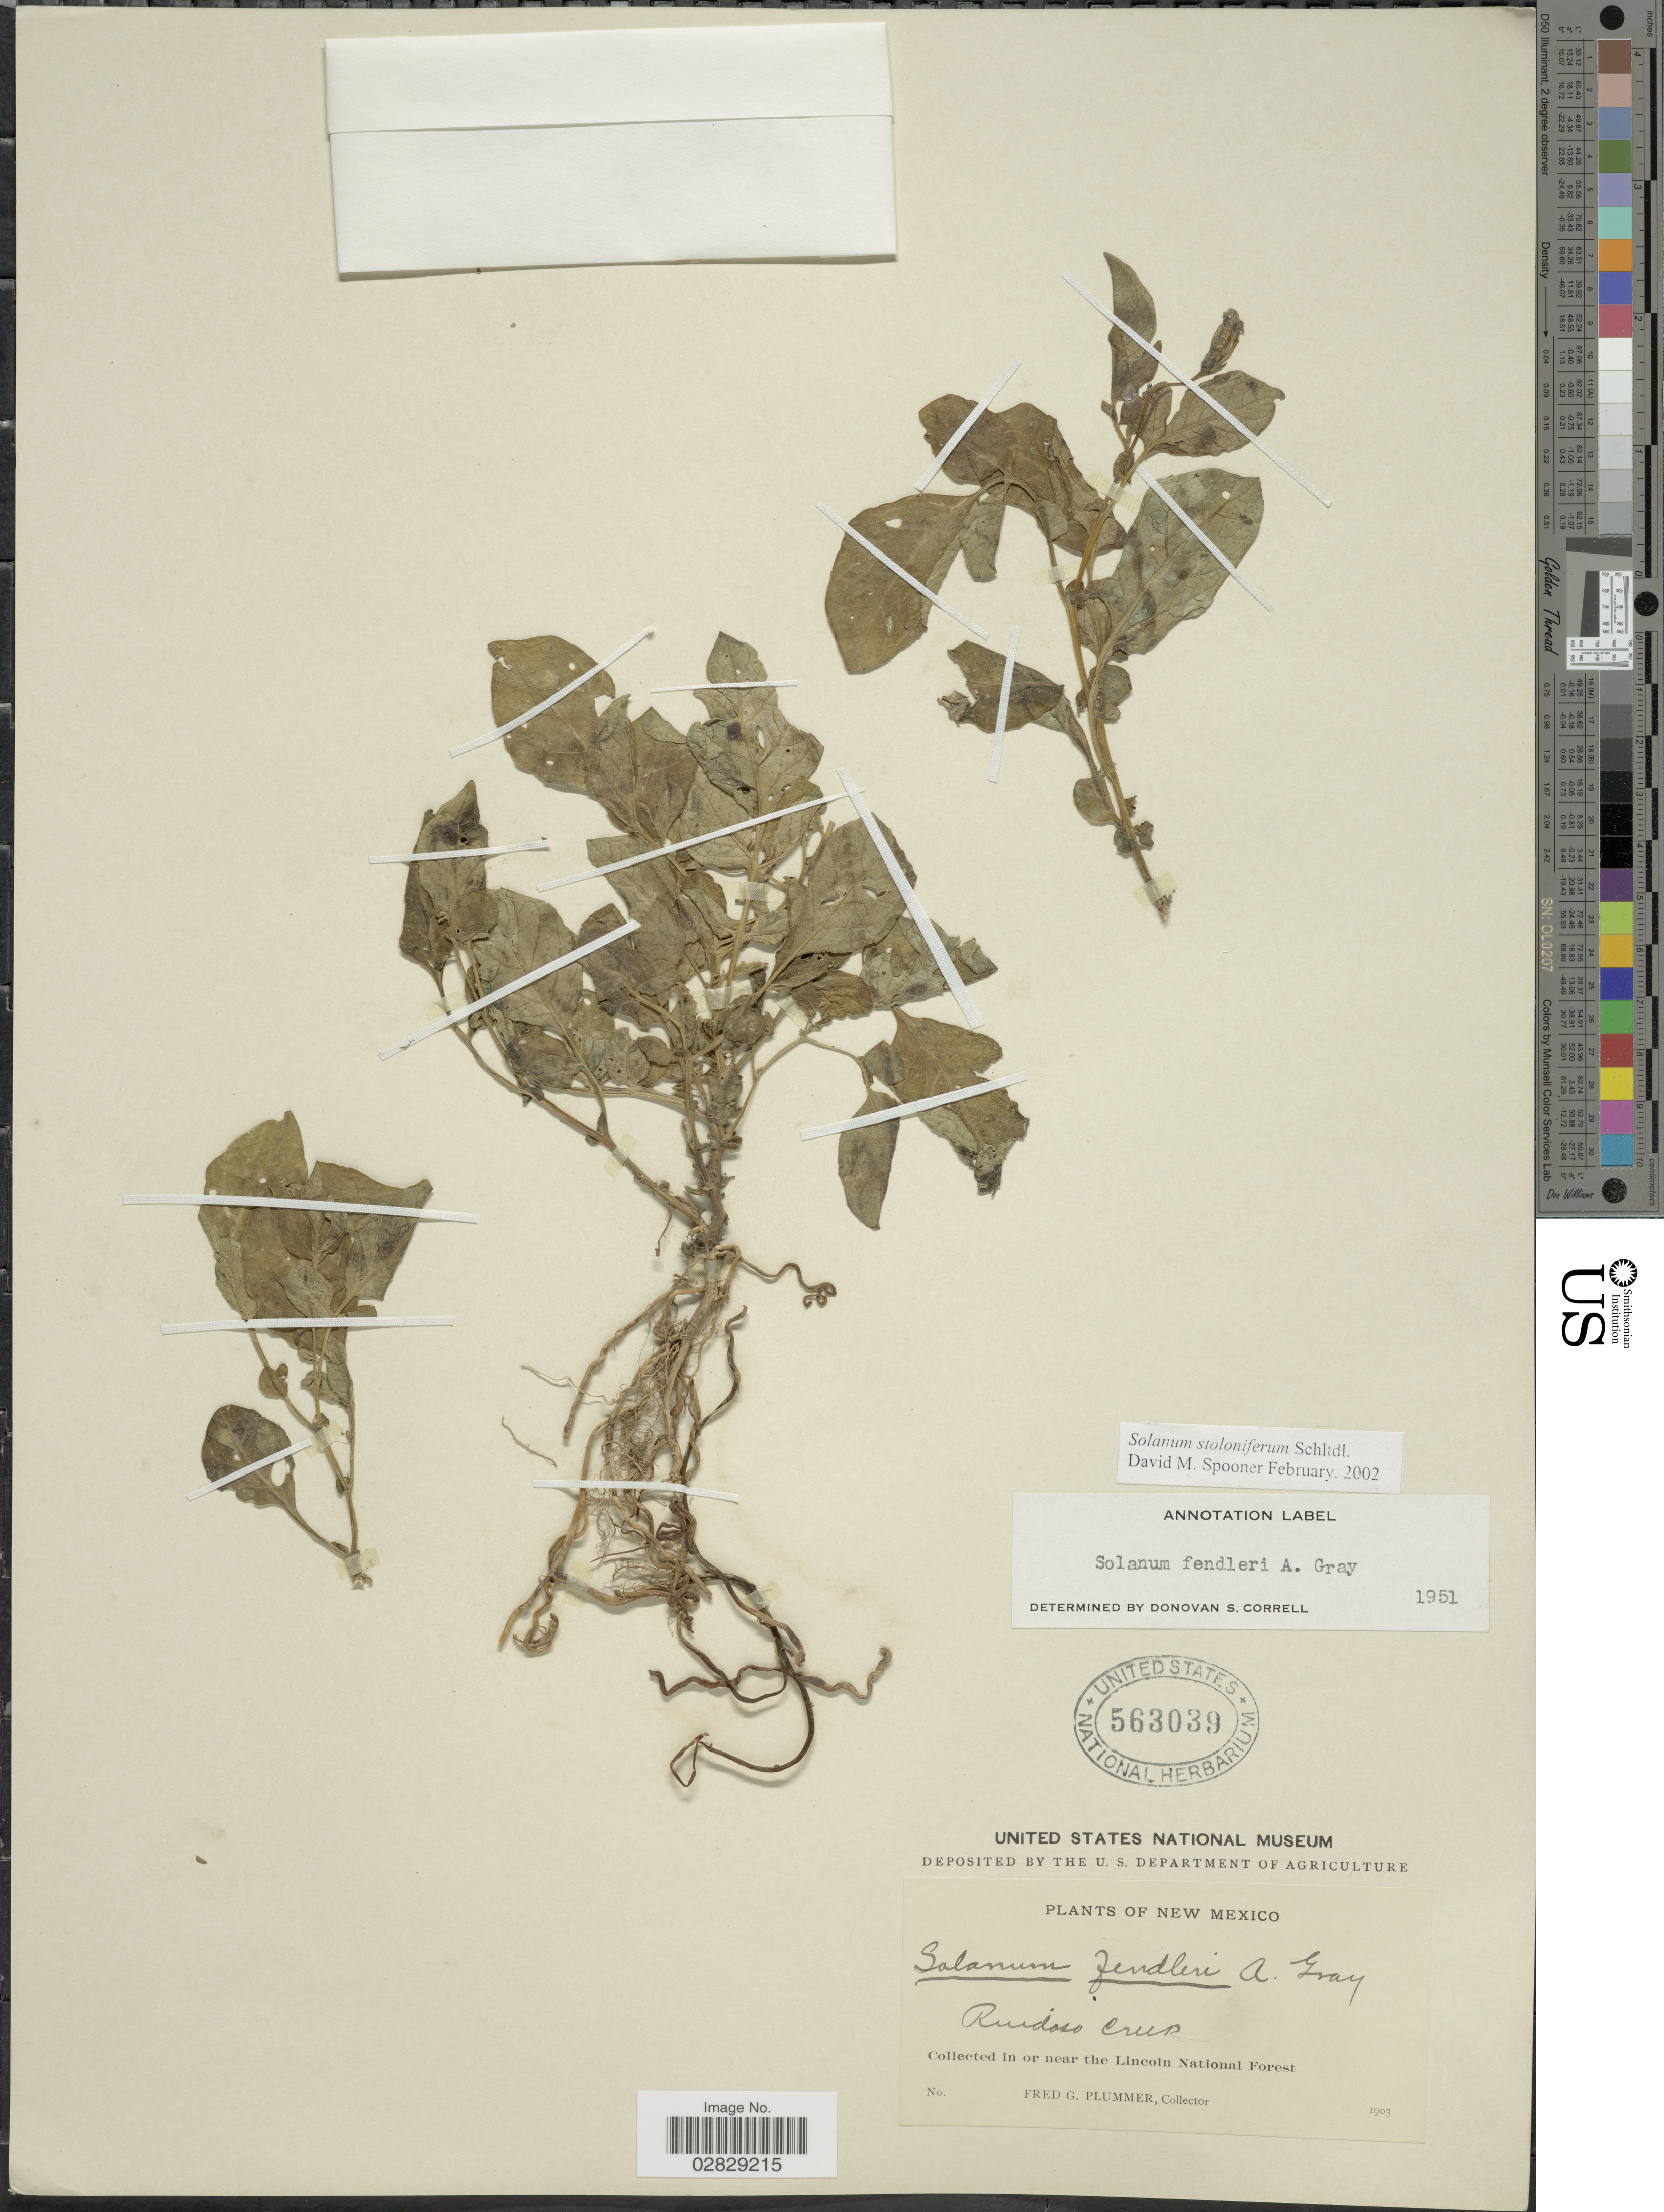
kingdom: Plantae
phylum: Tracheophyta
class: Magnoliopsida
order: Solanales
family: Solanaceae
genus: Solanum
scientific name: Solanum stoloniferum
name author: Schltdl.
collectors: F. Plummer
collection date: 1903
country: United States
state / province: New Mexico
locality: Ruidoso Creek, Lincoln National Forest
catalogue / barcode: US 563039